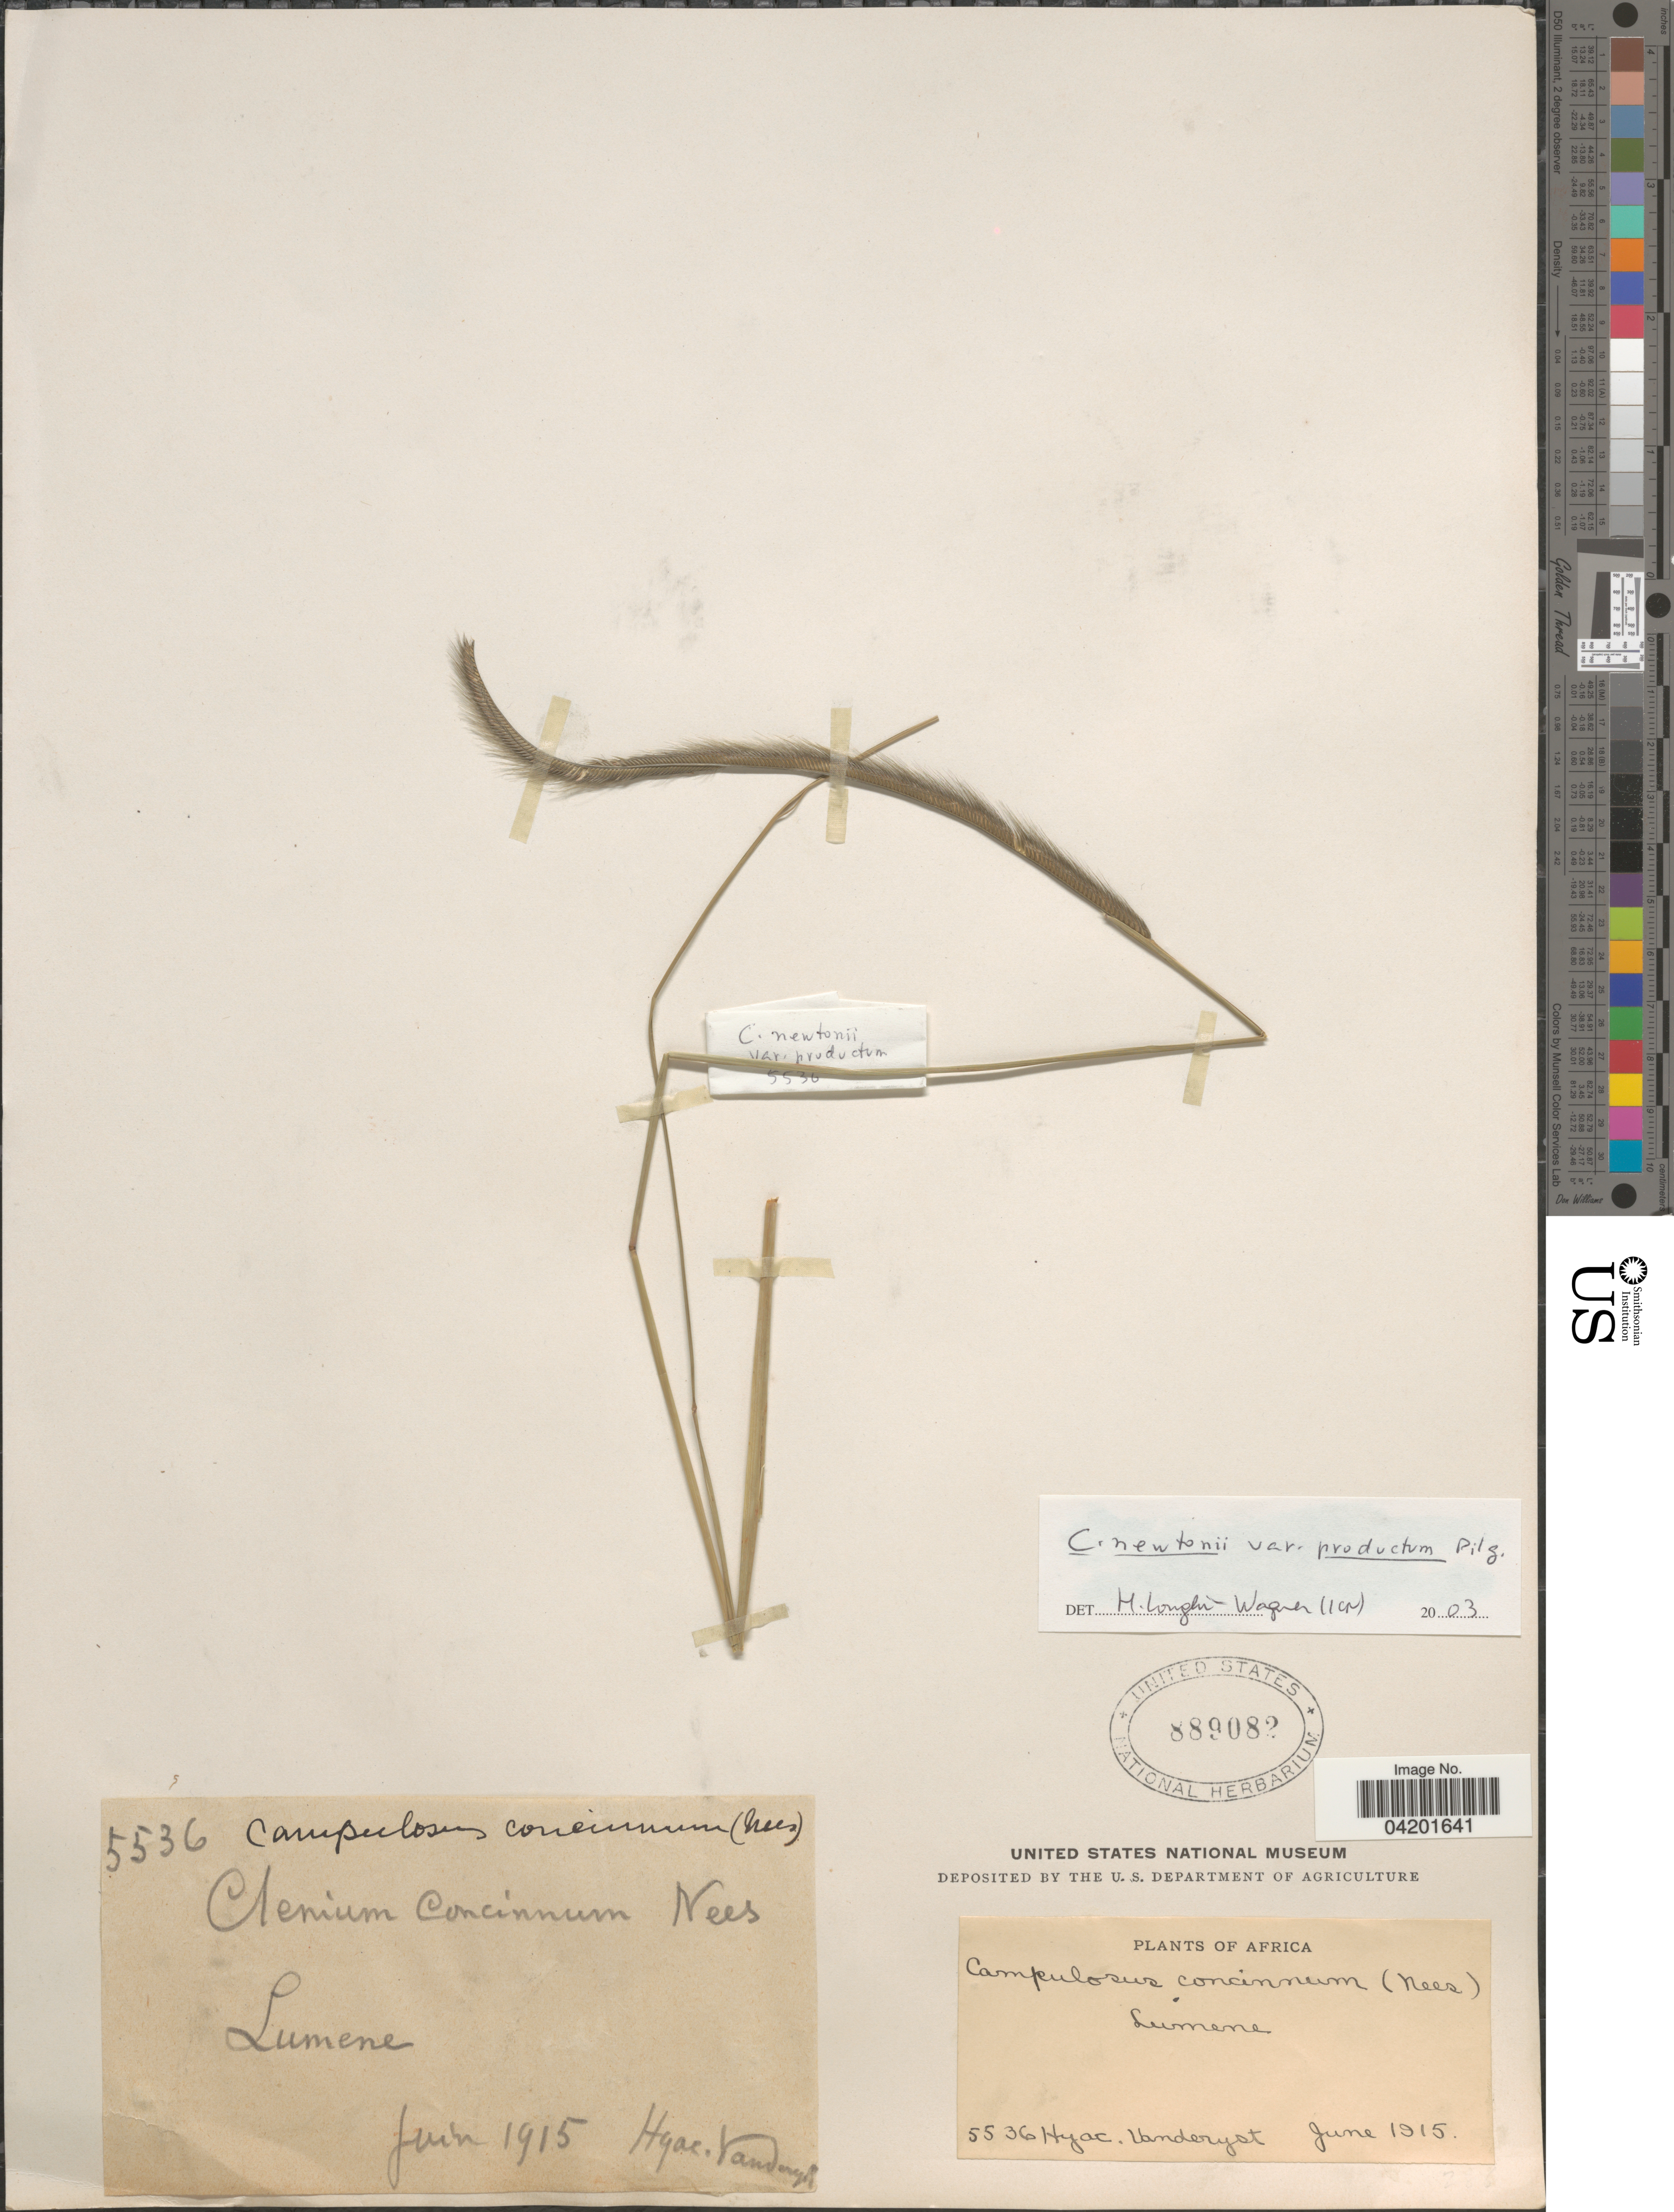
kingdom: Plantae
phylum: Tracheophyta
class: Liliopsida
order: Poales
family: Poaceae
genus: Ctenium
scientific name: Ctenium newtonii var. productum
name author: Pilg.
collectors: H. J. R. Vanderyst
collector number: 5536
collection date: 1915-06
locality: Lumene.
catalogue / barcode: US 889082